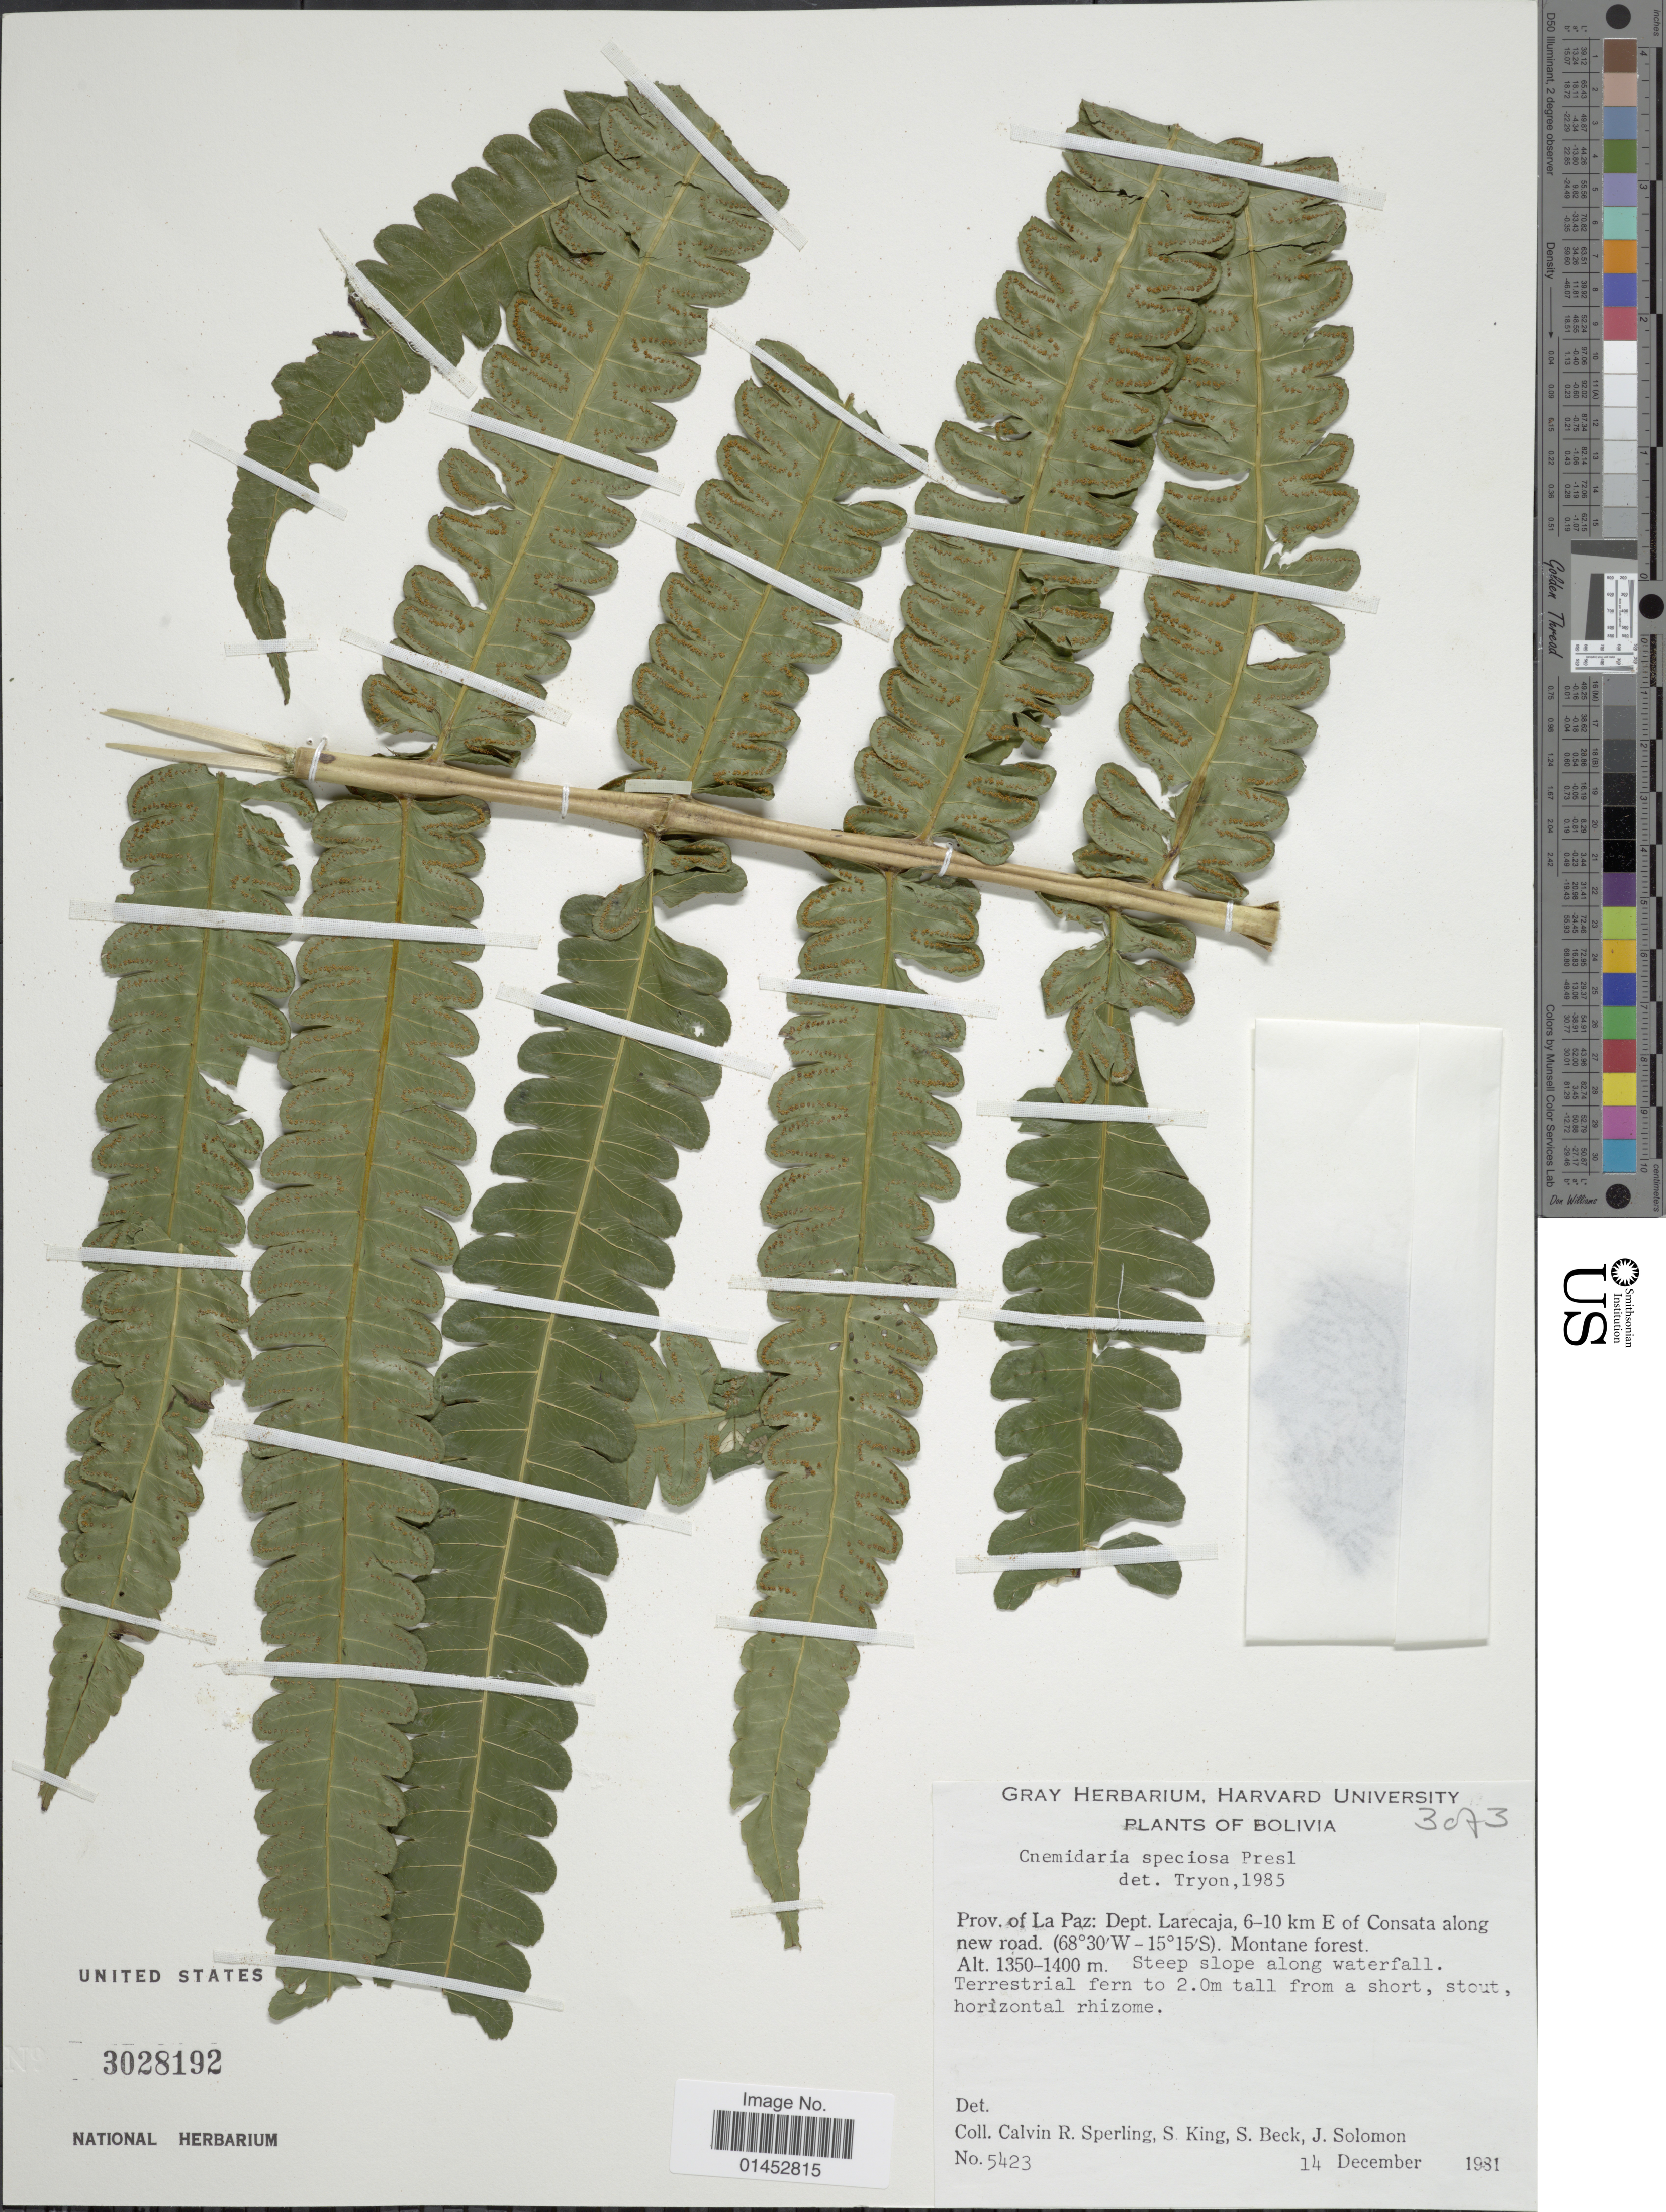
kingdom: Plantae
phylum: Tracheophyta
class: Polypodiopsida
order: Cyatheales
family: Cyatheaceae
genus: Cyathea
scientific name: Cyathea speciosa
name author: Humb. & Bonpl. ex Willd.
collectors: C. R. Sperling, S. King, S. G. Beck & J. Solomon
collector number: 5423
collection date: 1981-12-14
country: Bolivia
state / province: La Paz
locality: Dept. Larecaja, 6-10 km E of Consata along new road. Montane forest. steep slope along waterfall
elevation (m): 1350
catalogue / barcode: US 3028192